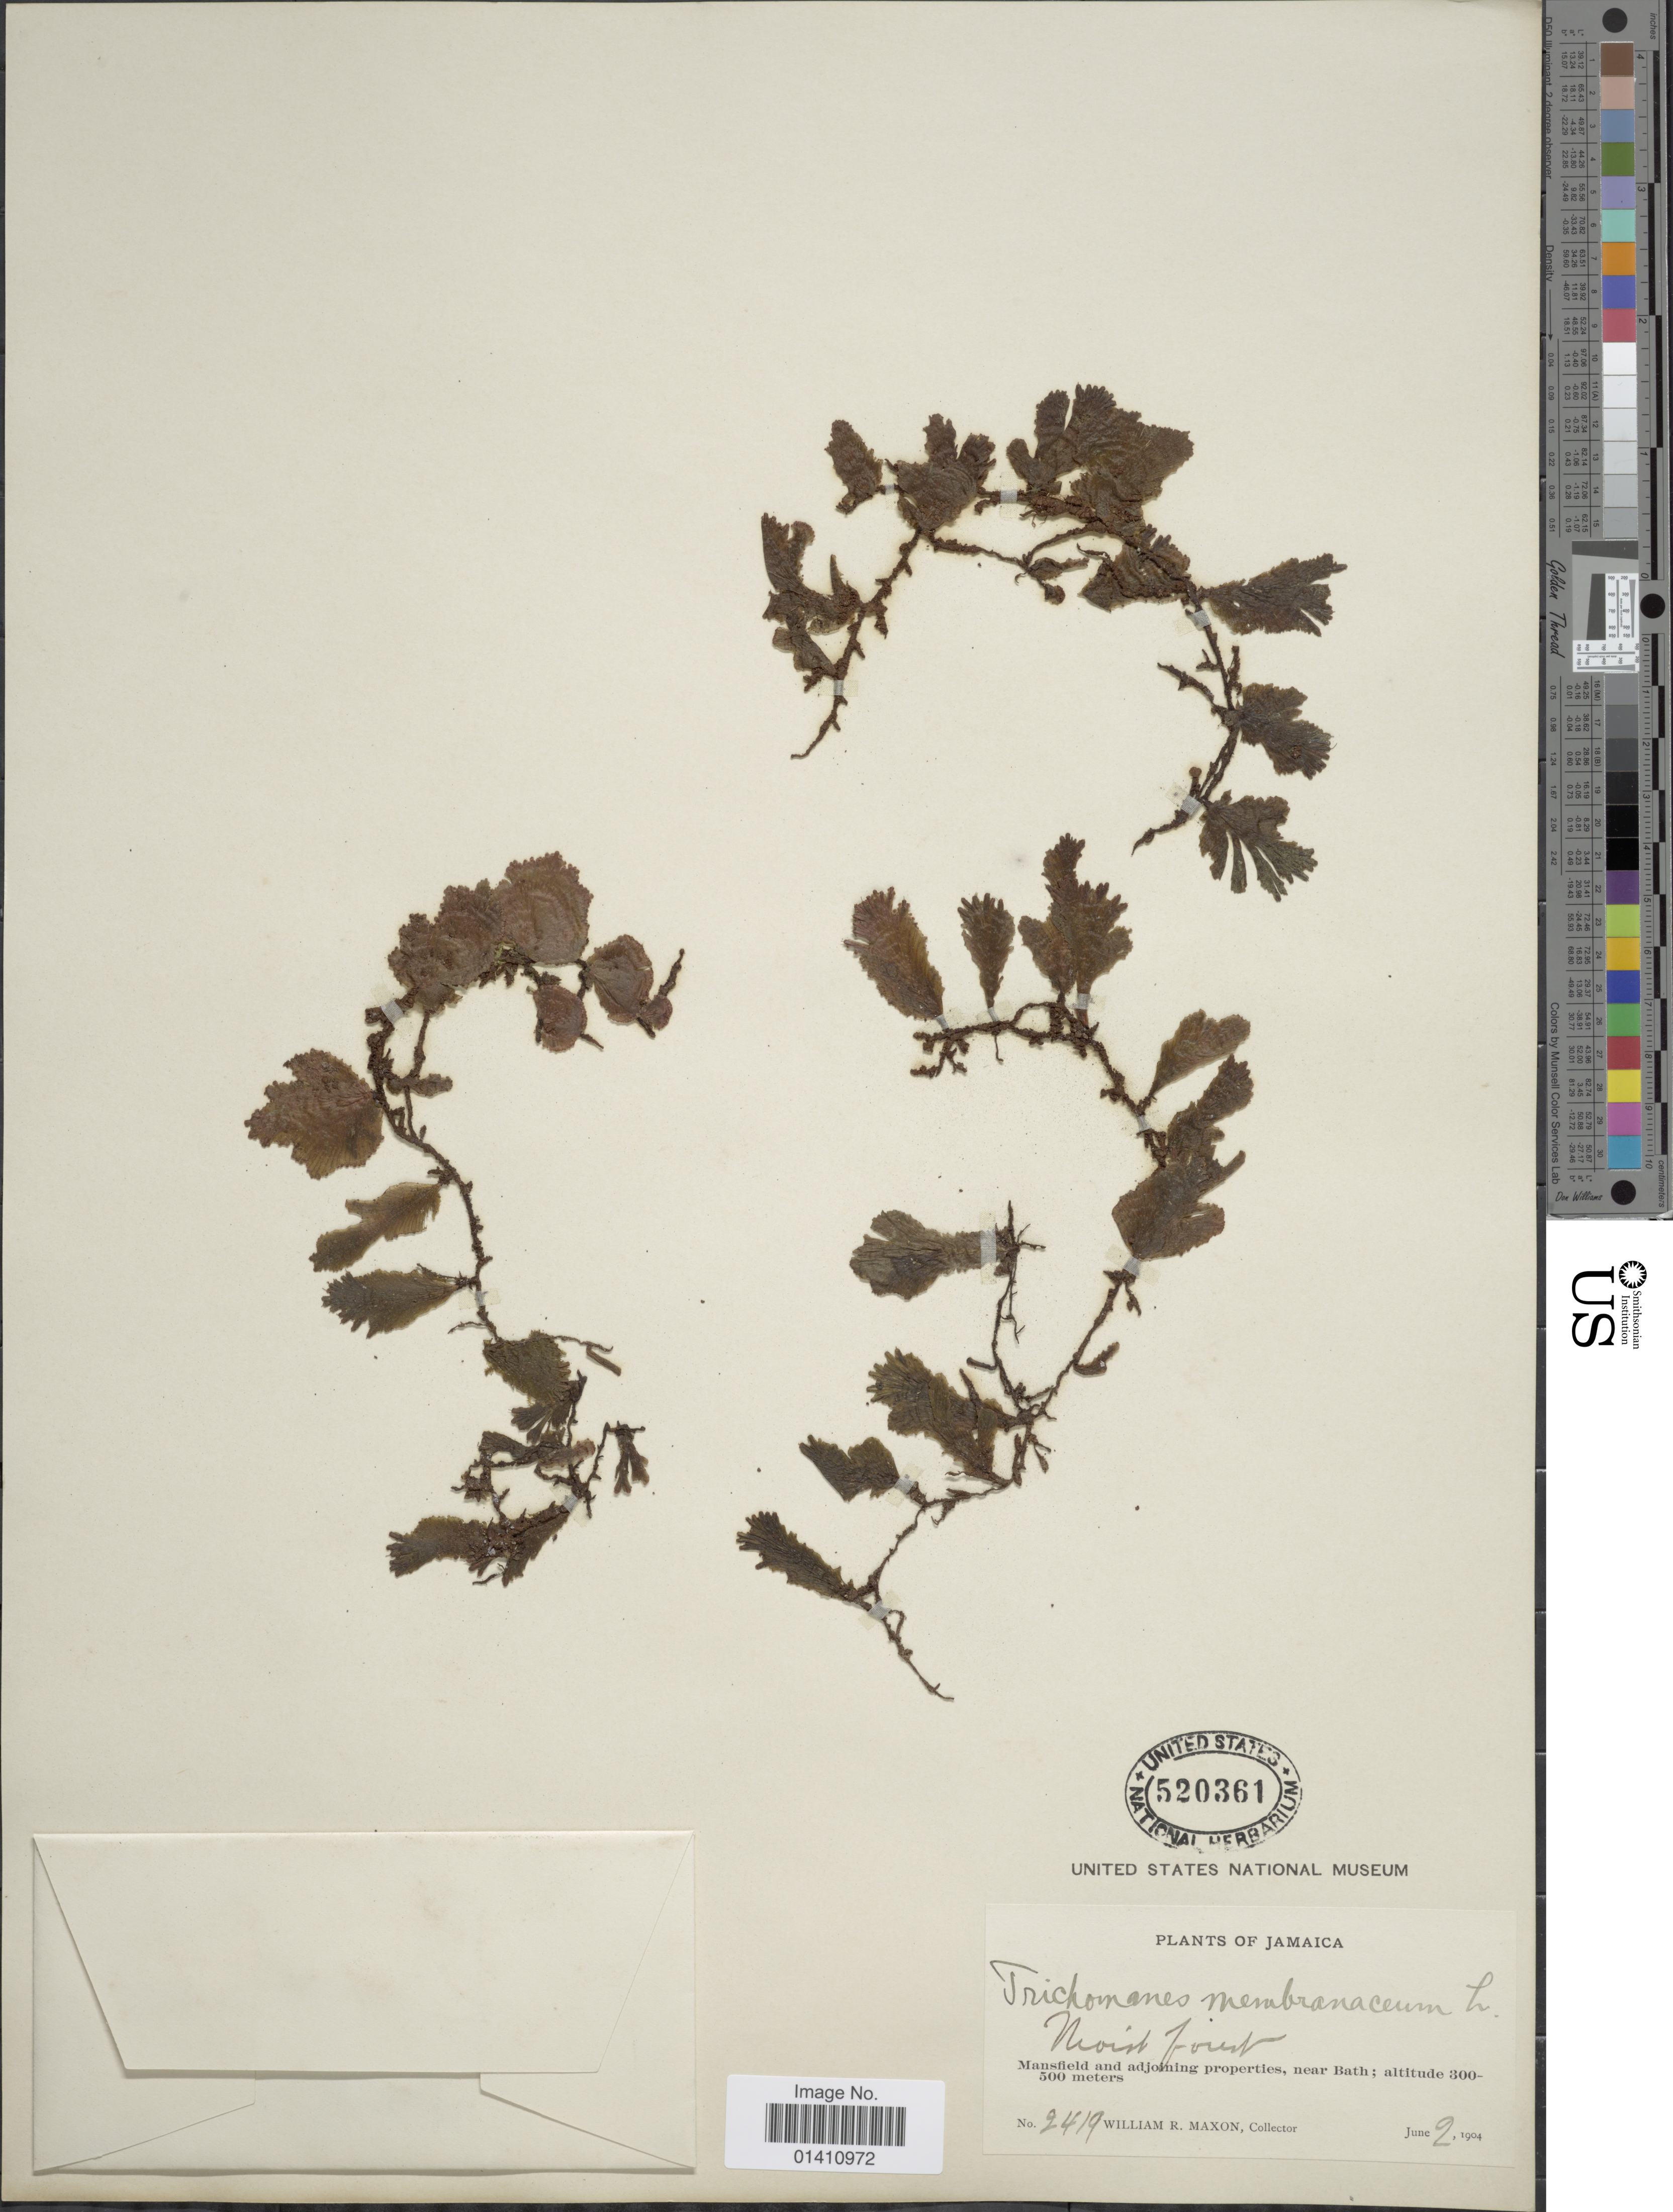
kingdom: Plantae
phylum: Tracheophyta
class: Polypodiopsida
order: Hymenophyllales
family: Hymenophyllaceae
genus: Didymoglossum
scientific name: Didymoglossum membranaceum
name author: (L.) Vareschi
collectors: W. R. Maxon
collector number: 2419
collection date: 1904-06-02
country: Jamaica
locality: Mansfield and adjoining properties, near Bath.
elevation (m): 300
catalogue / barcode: US 520361